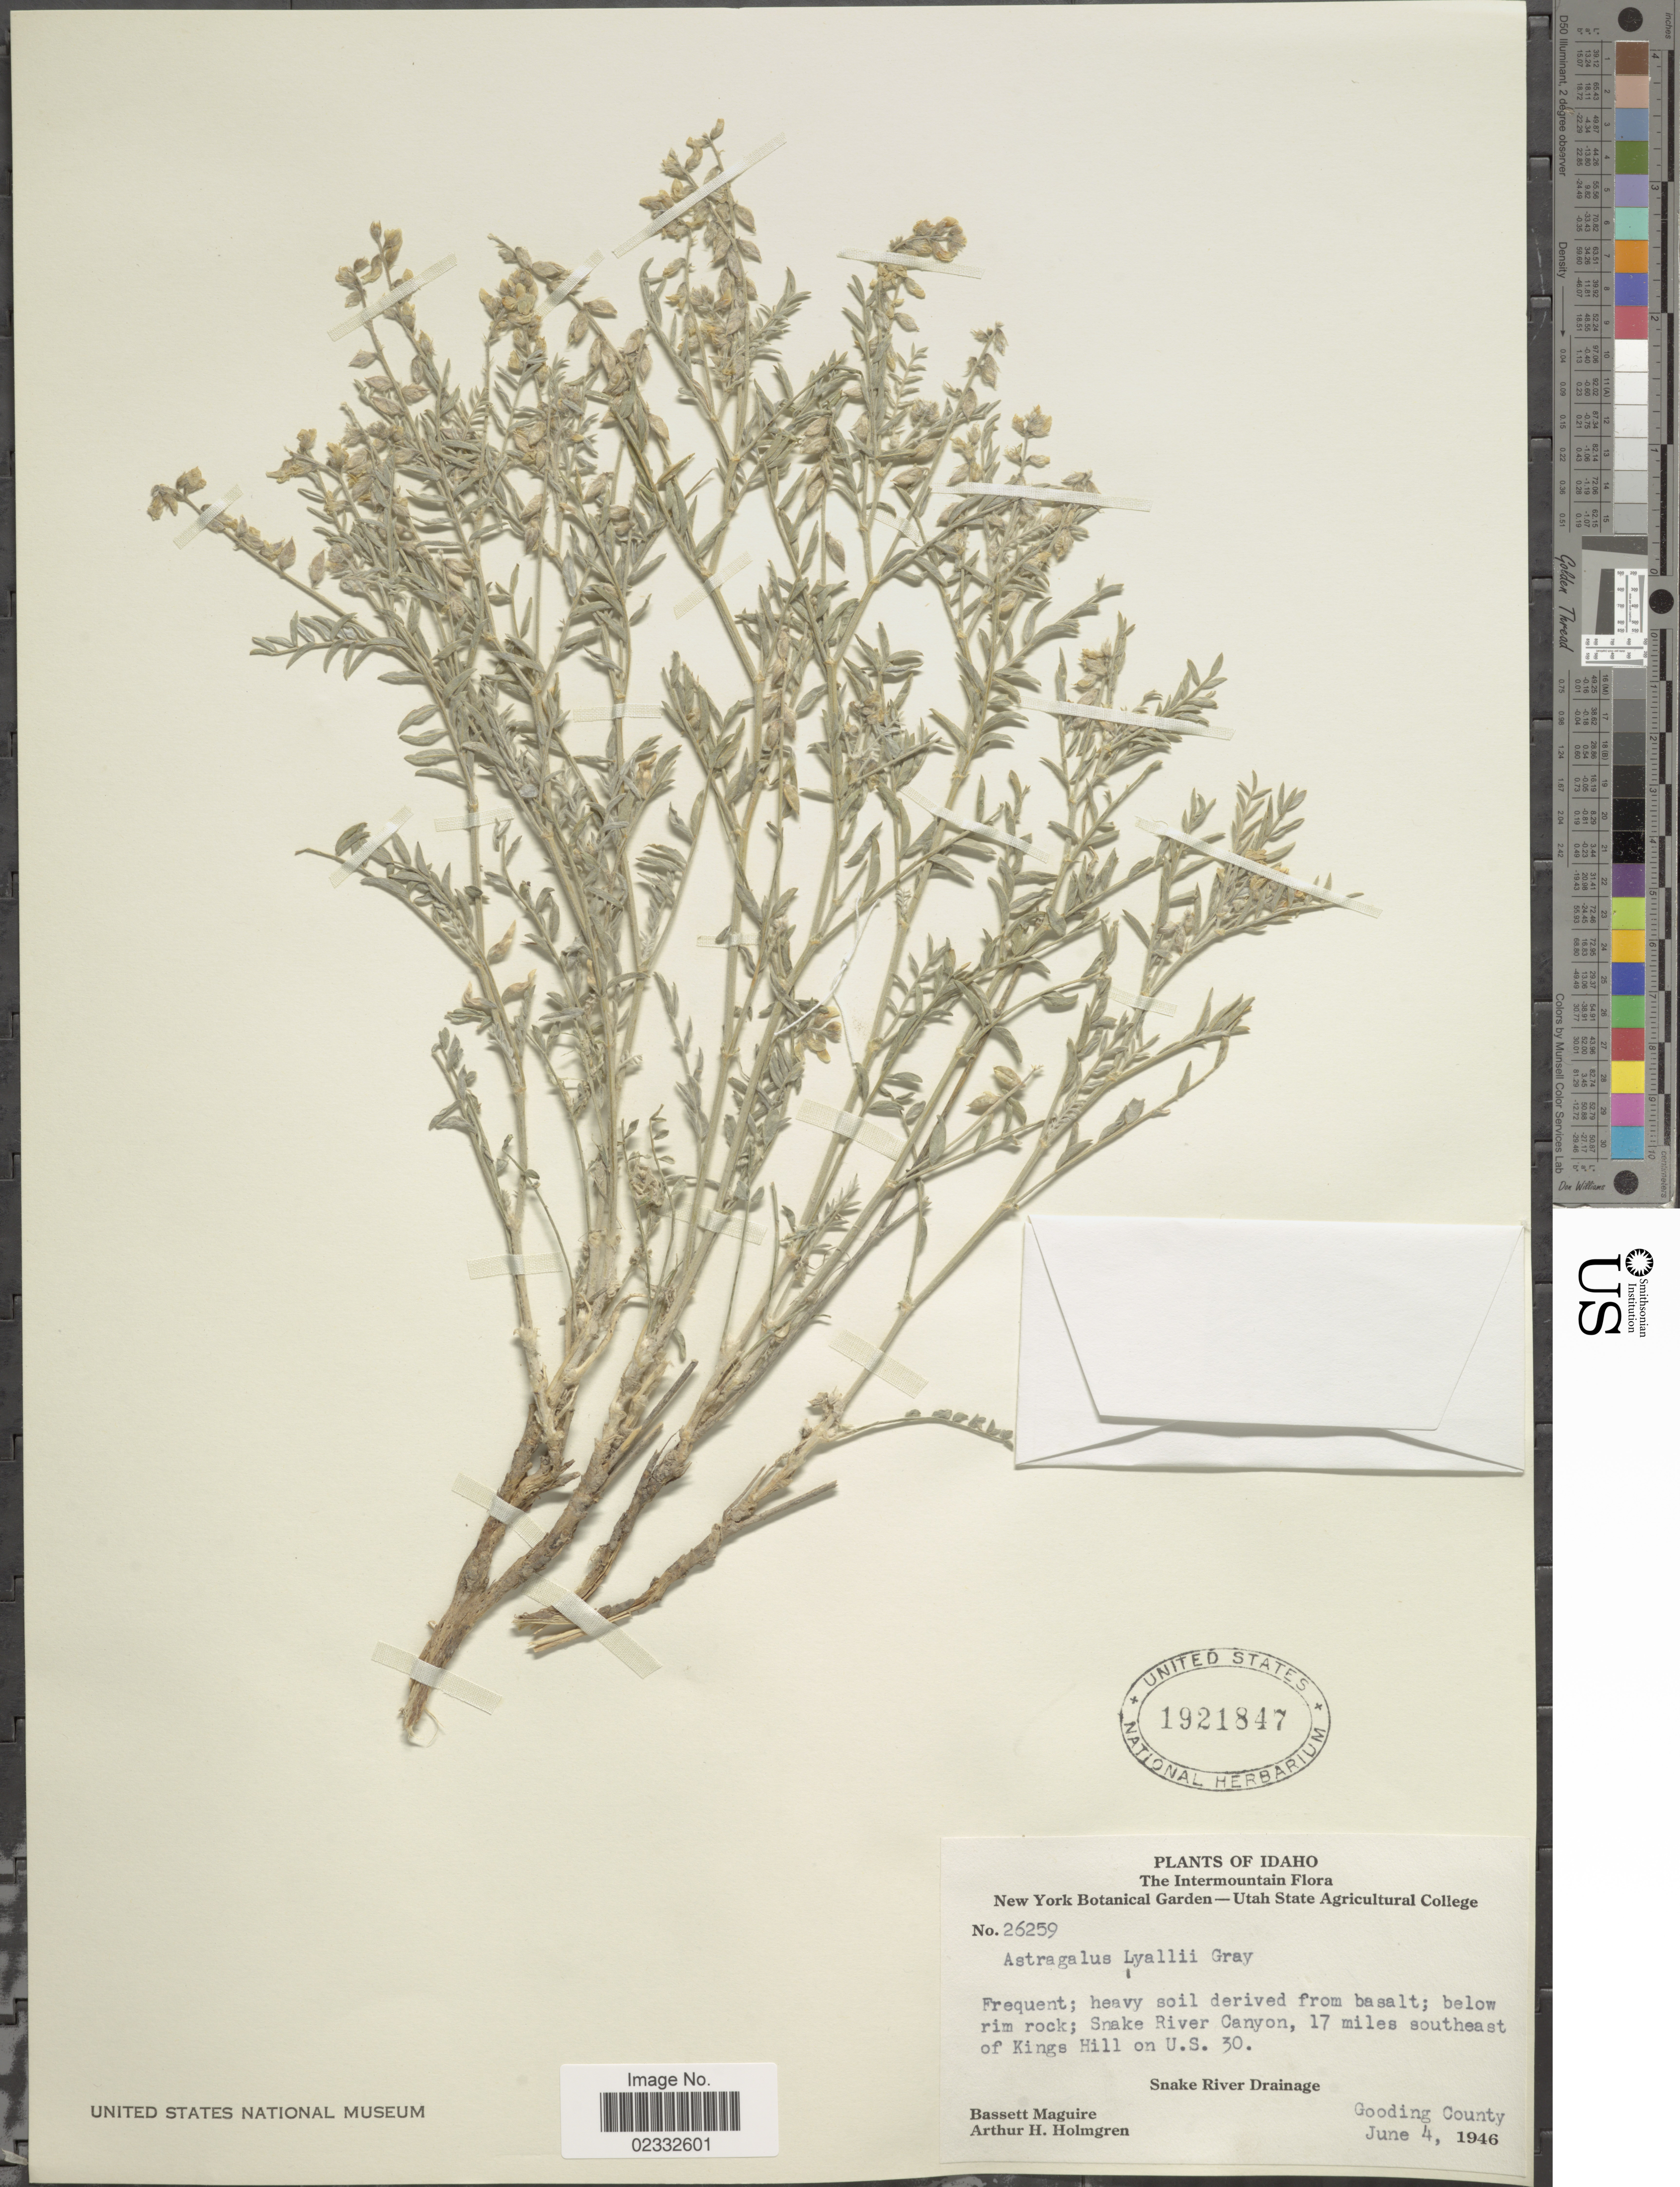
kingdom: Plantae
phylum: Tracheophyta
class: Magnoliopsida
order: Fabales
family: Fabaceae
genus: Astragalus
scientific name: Astragalus lyallii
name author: A. Gray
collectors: B. Maguire & A. H. Holmgren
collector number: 26259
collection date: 1946-06-04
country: United States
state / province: Idaho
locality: The Intermountain. Snake River Canyon, 17 miles southeast of Kings Hill on U.S. 30. Snake River Drainage. Gooding County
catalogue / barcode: US 1921847